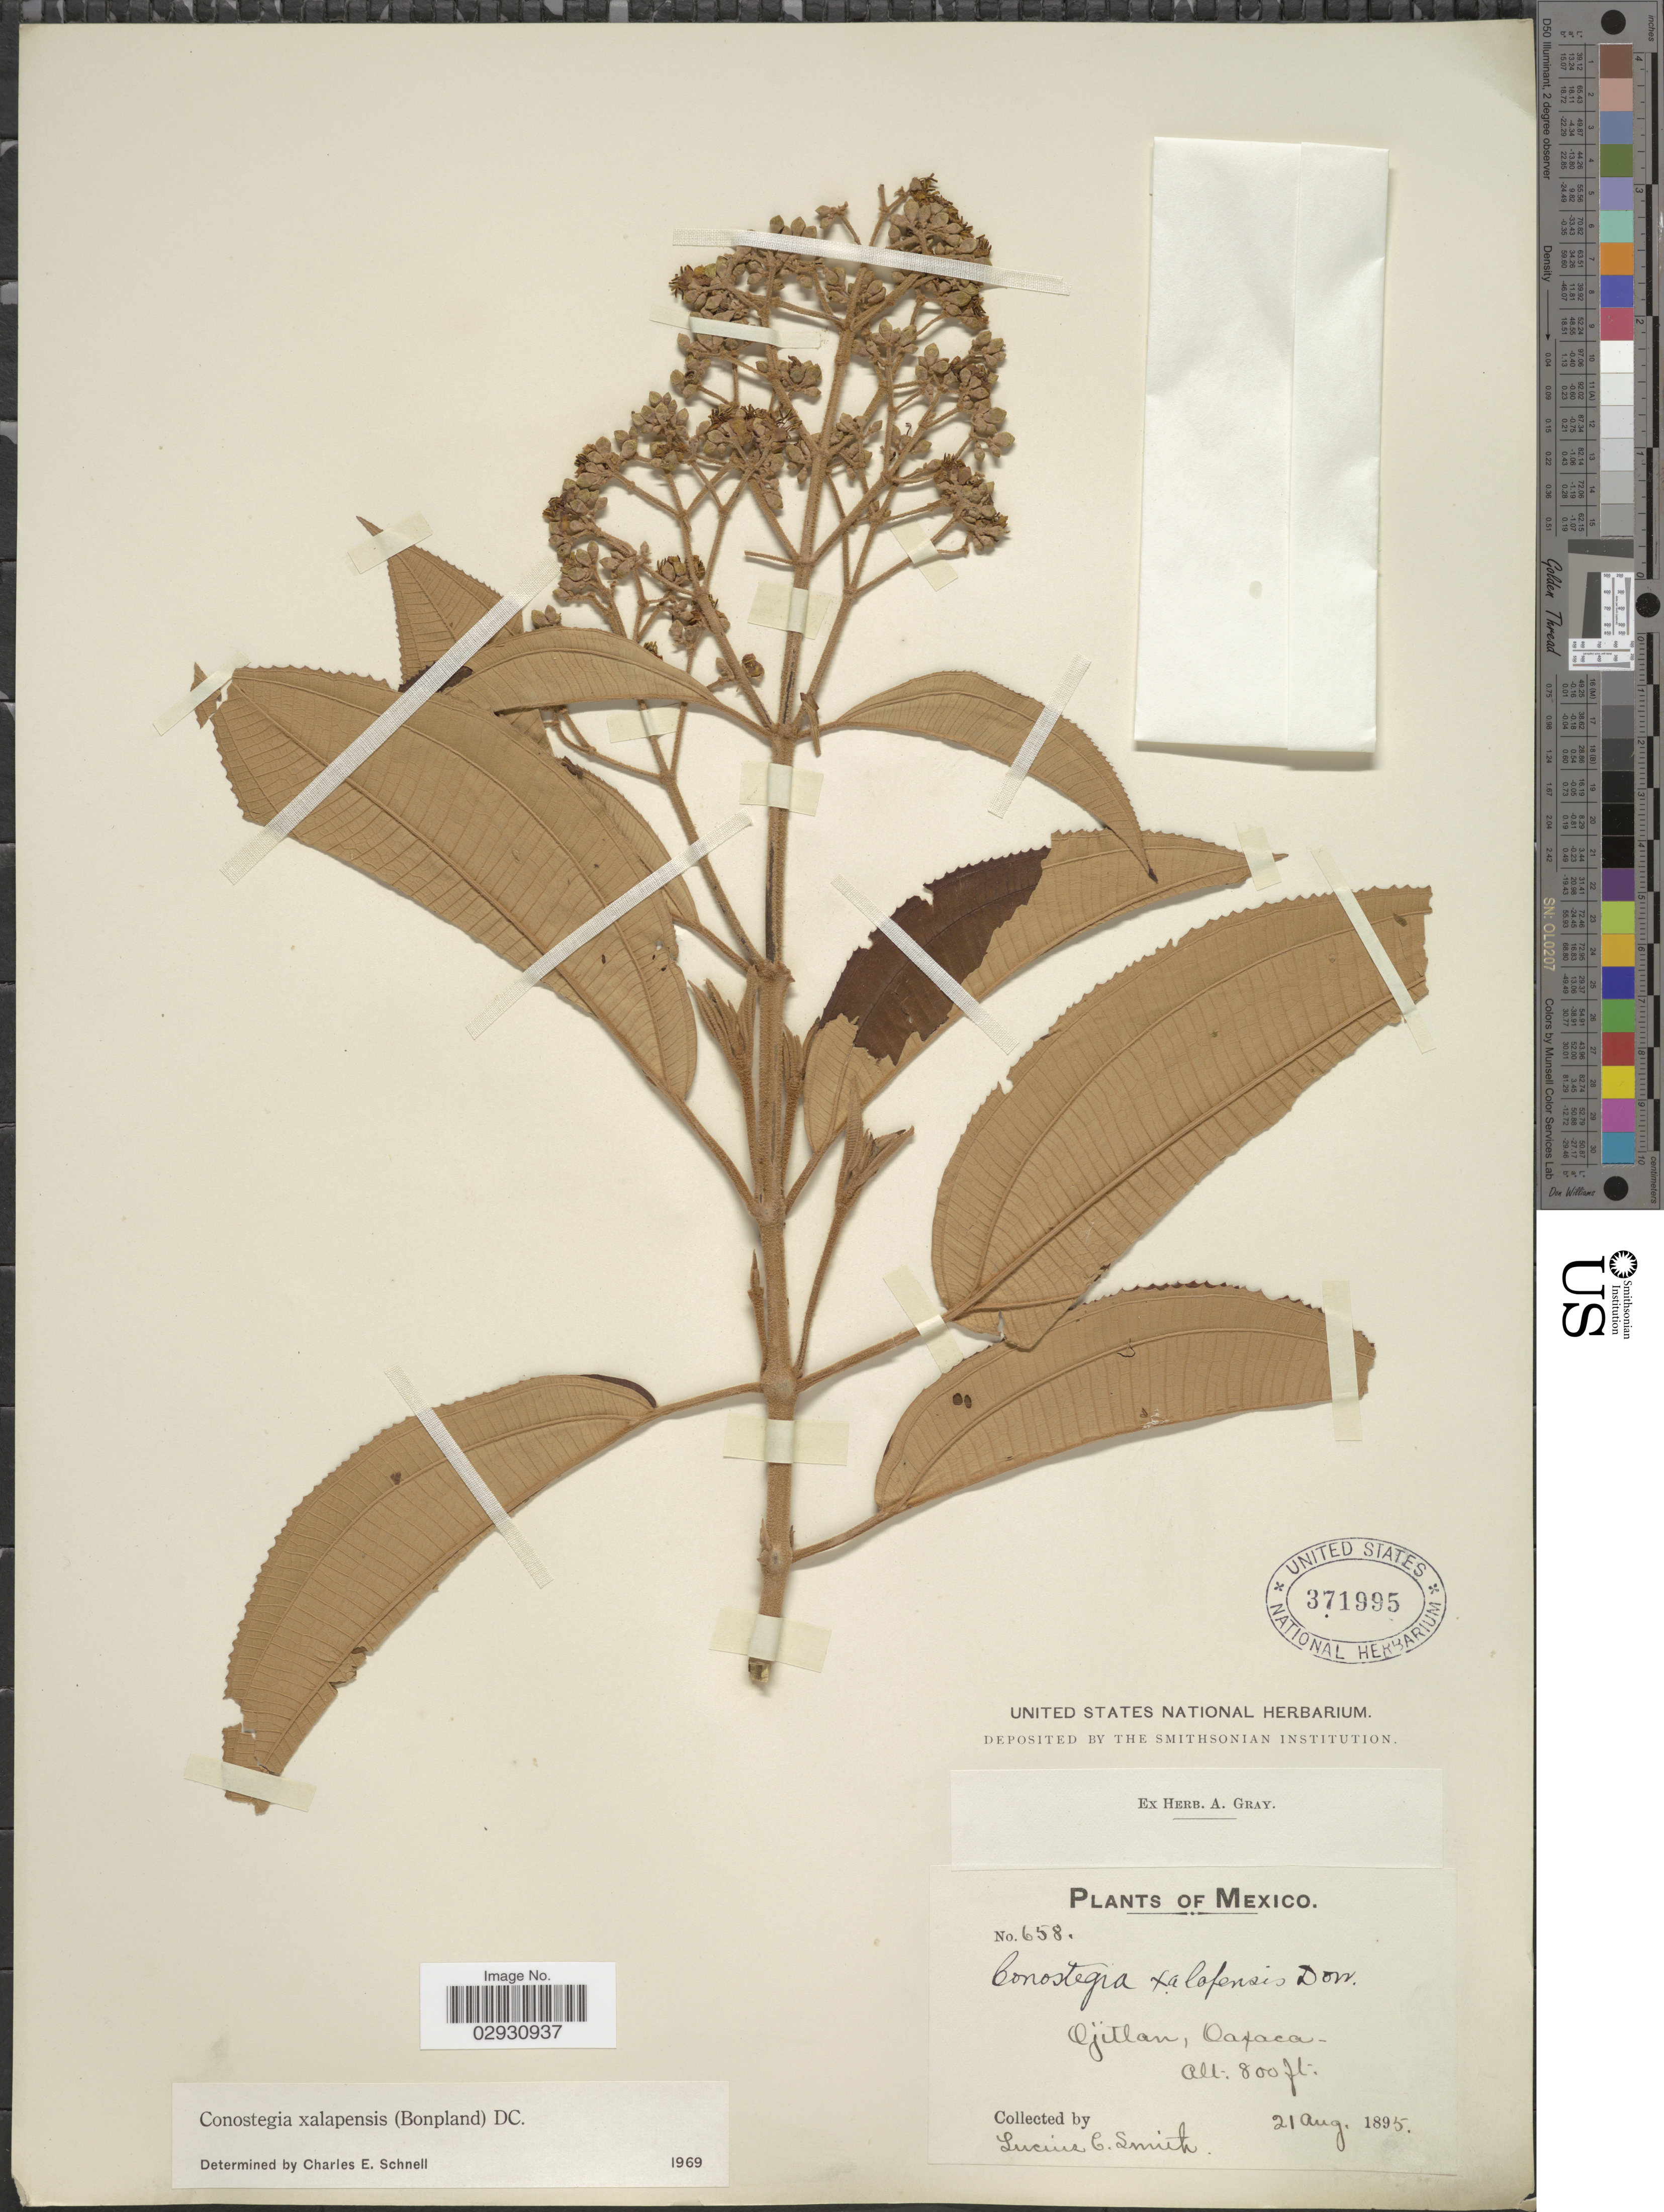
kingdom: Plantae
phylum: Tracheophyta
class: Magnoliopsida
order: Myrtales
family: Melastomataceae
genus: Conostegia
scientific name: Conostegia quadrangularis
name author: Schltdl. ex Steud.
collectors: L. C. Smith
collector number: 658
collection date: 1895-08-21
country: Mexico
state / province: Oaxaca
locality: Ojitlan.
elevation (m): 244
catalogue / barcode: US 371995